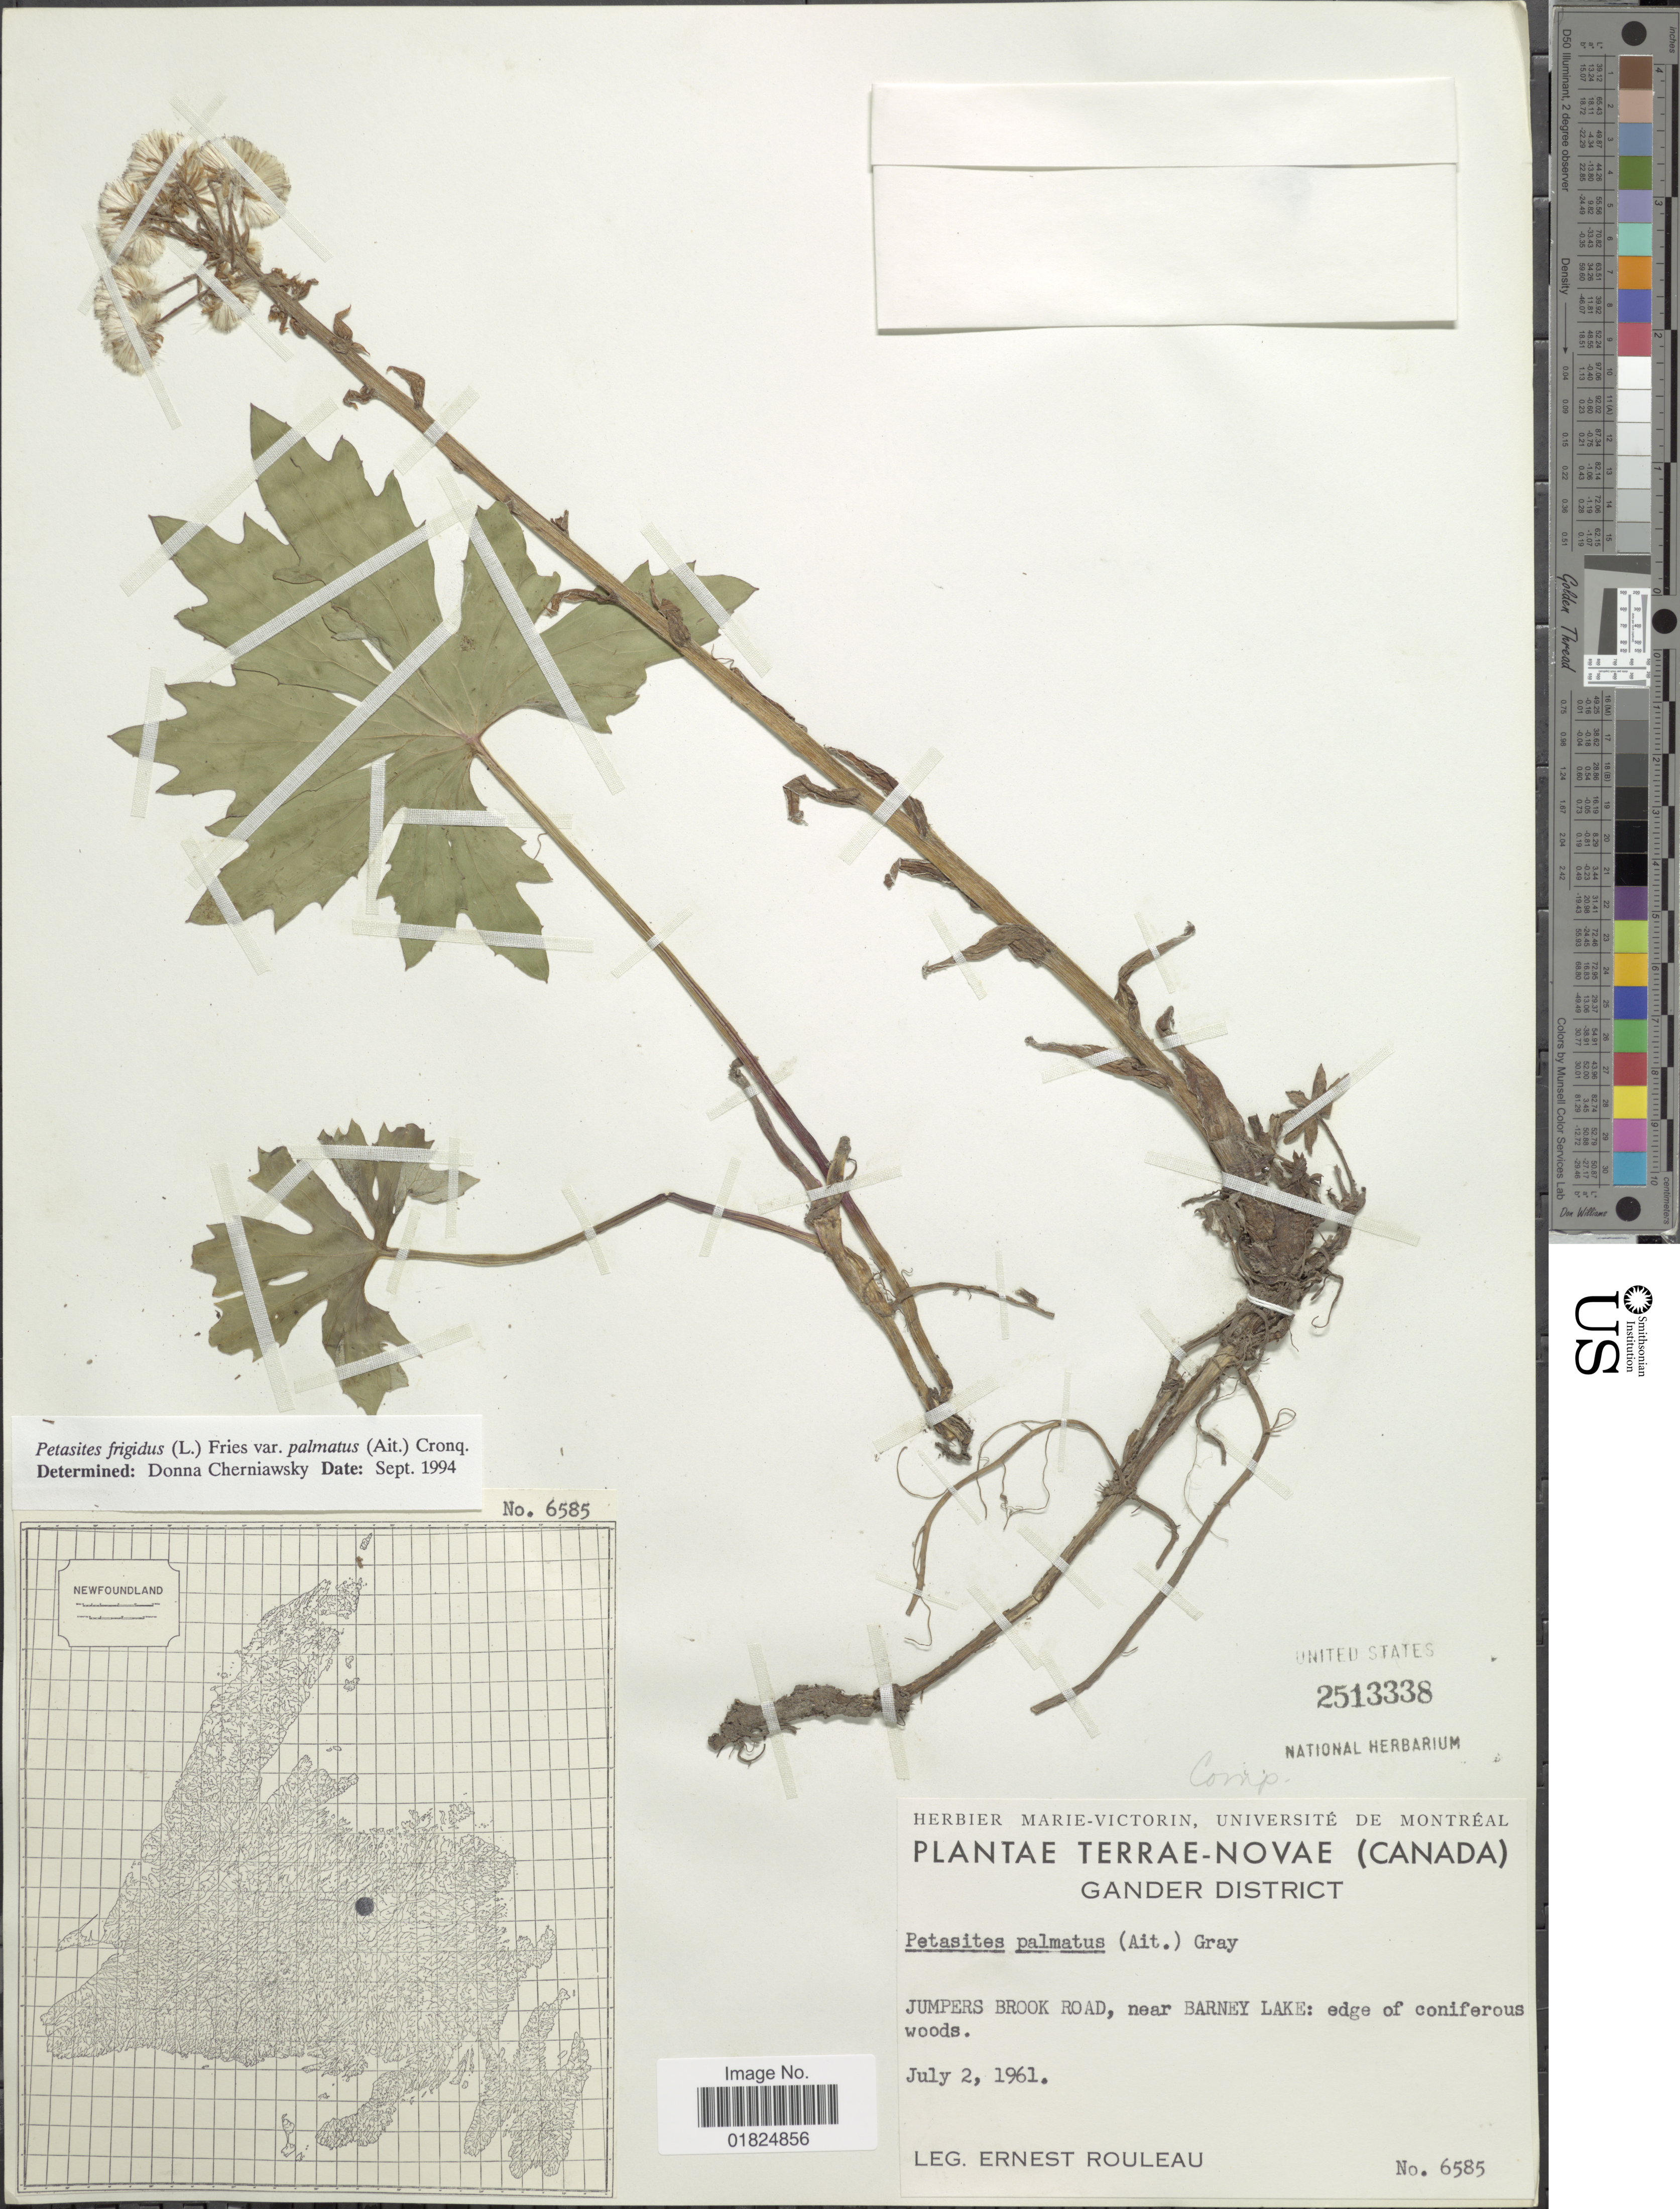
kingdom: Plantae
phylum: Tracheophyta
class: Magnoliopsida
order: Asterales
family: Asteraceae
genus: Petasites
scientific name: Petasites frigidus var. palmatus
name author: (Aiton) Cody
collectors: J. Rouleau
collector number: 6585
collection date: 1961-07-02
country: Canada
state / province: Newfoundland and Labrador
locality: Terrae-Novae. Gander District. Jumpers Brook Road, near Barney Lake: edge of coniferous woods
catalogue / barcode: US 2513338